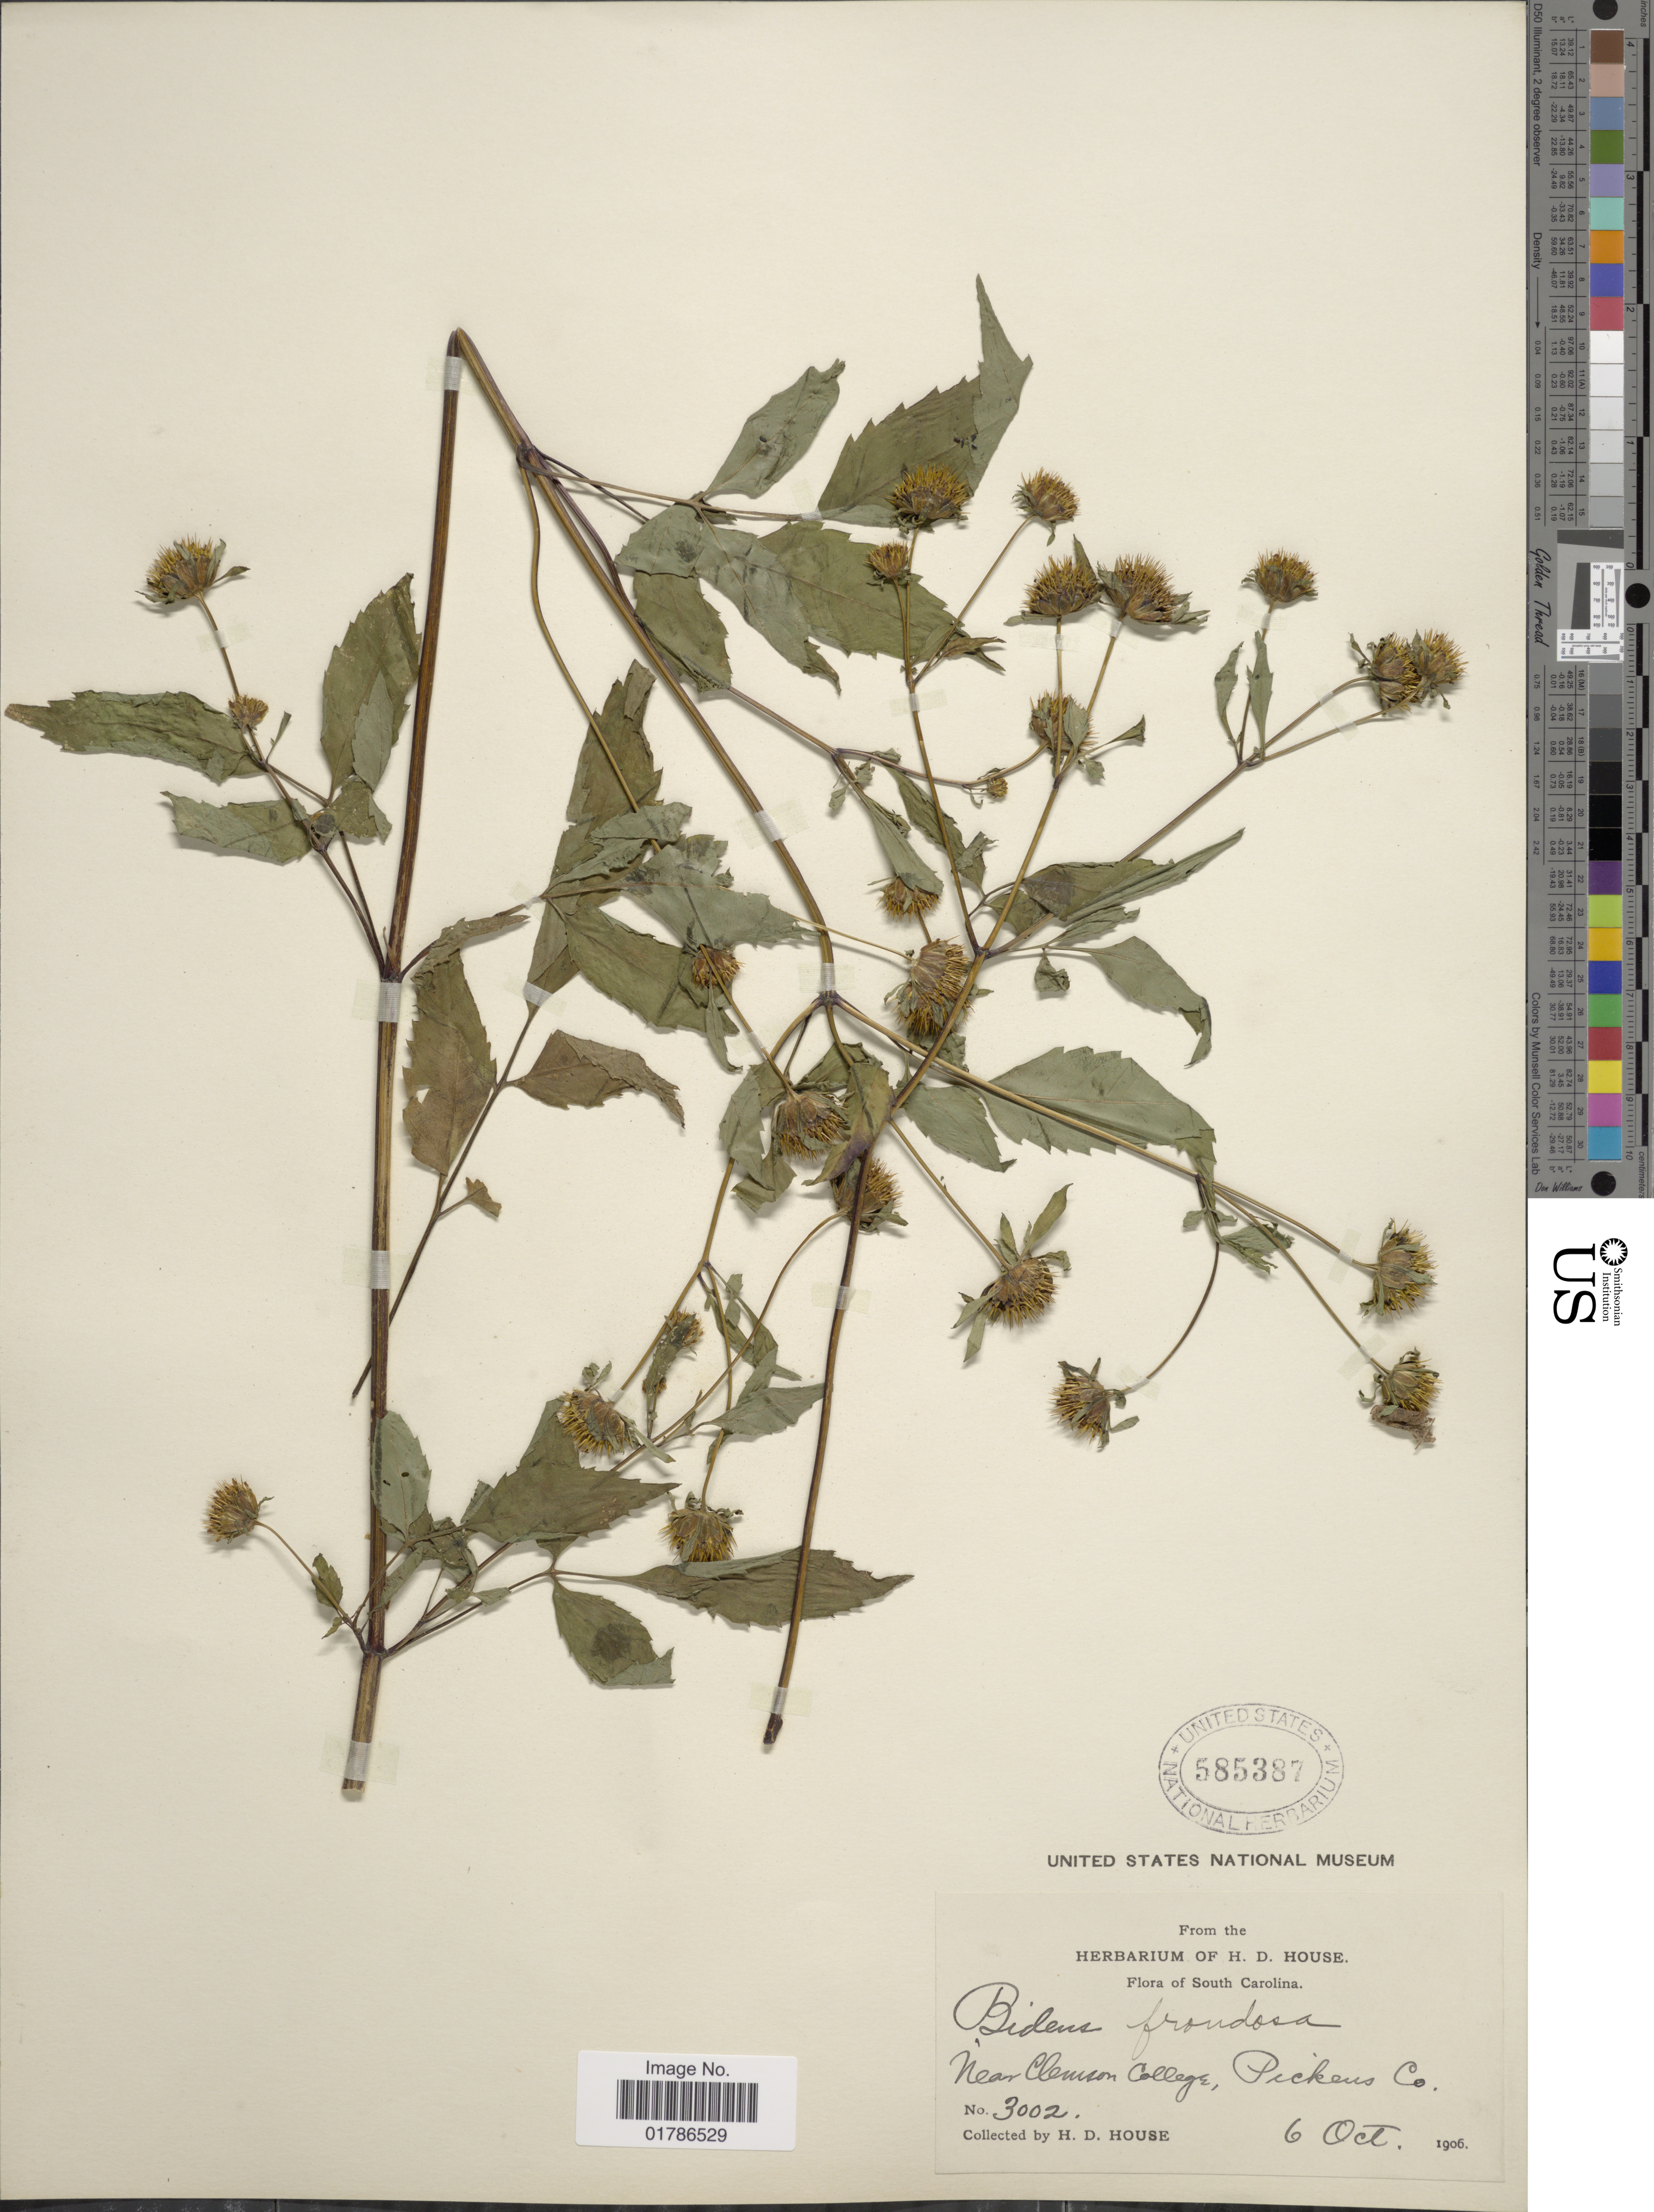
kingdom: Plantae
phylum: Tracheophyta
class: Magnoliopsida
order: Asterales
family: Asteraceae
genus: Bidens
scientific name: Bidens frondosa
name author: L.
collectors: H. D. House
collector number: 3002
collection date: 1906-10-06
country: United States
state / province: South Carolina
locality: Near Clemson College, Pickens Co.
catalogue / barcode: US 585387